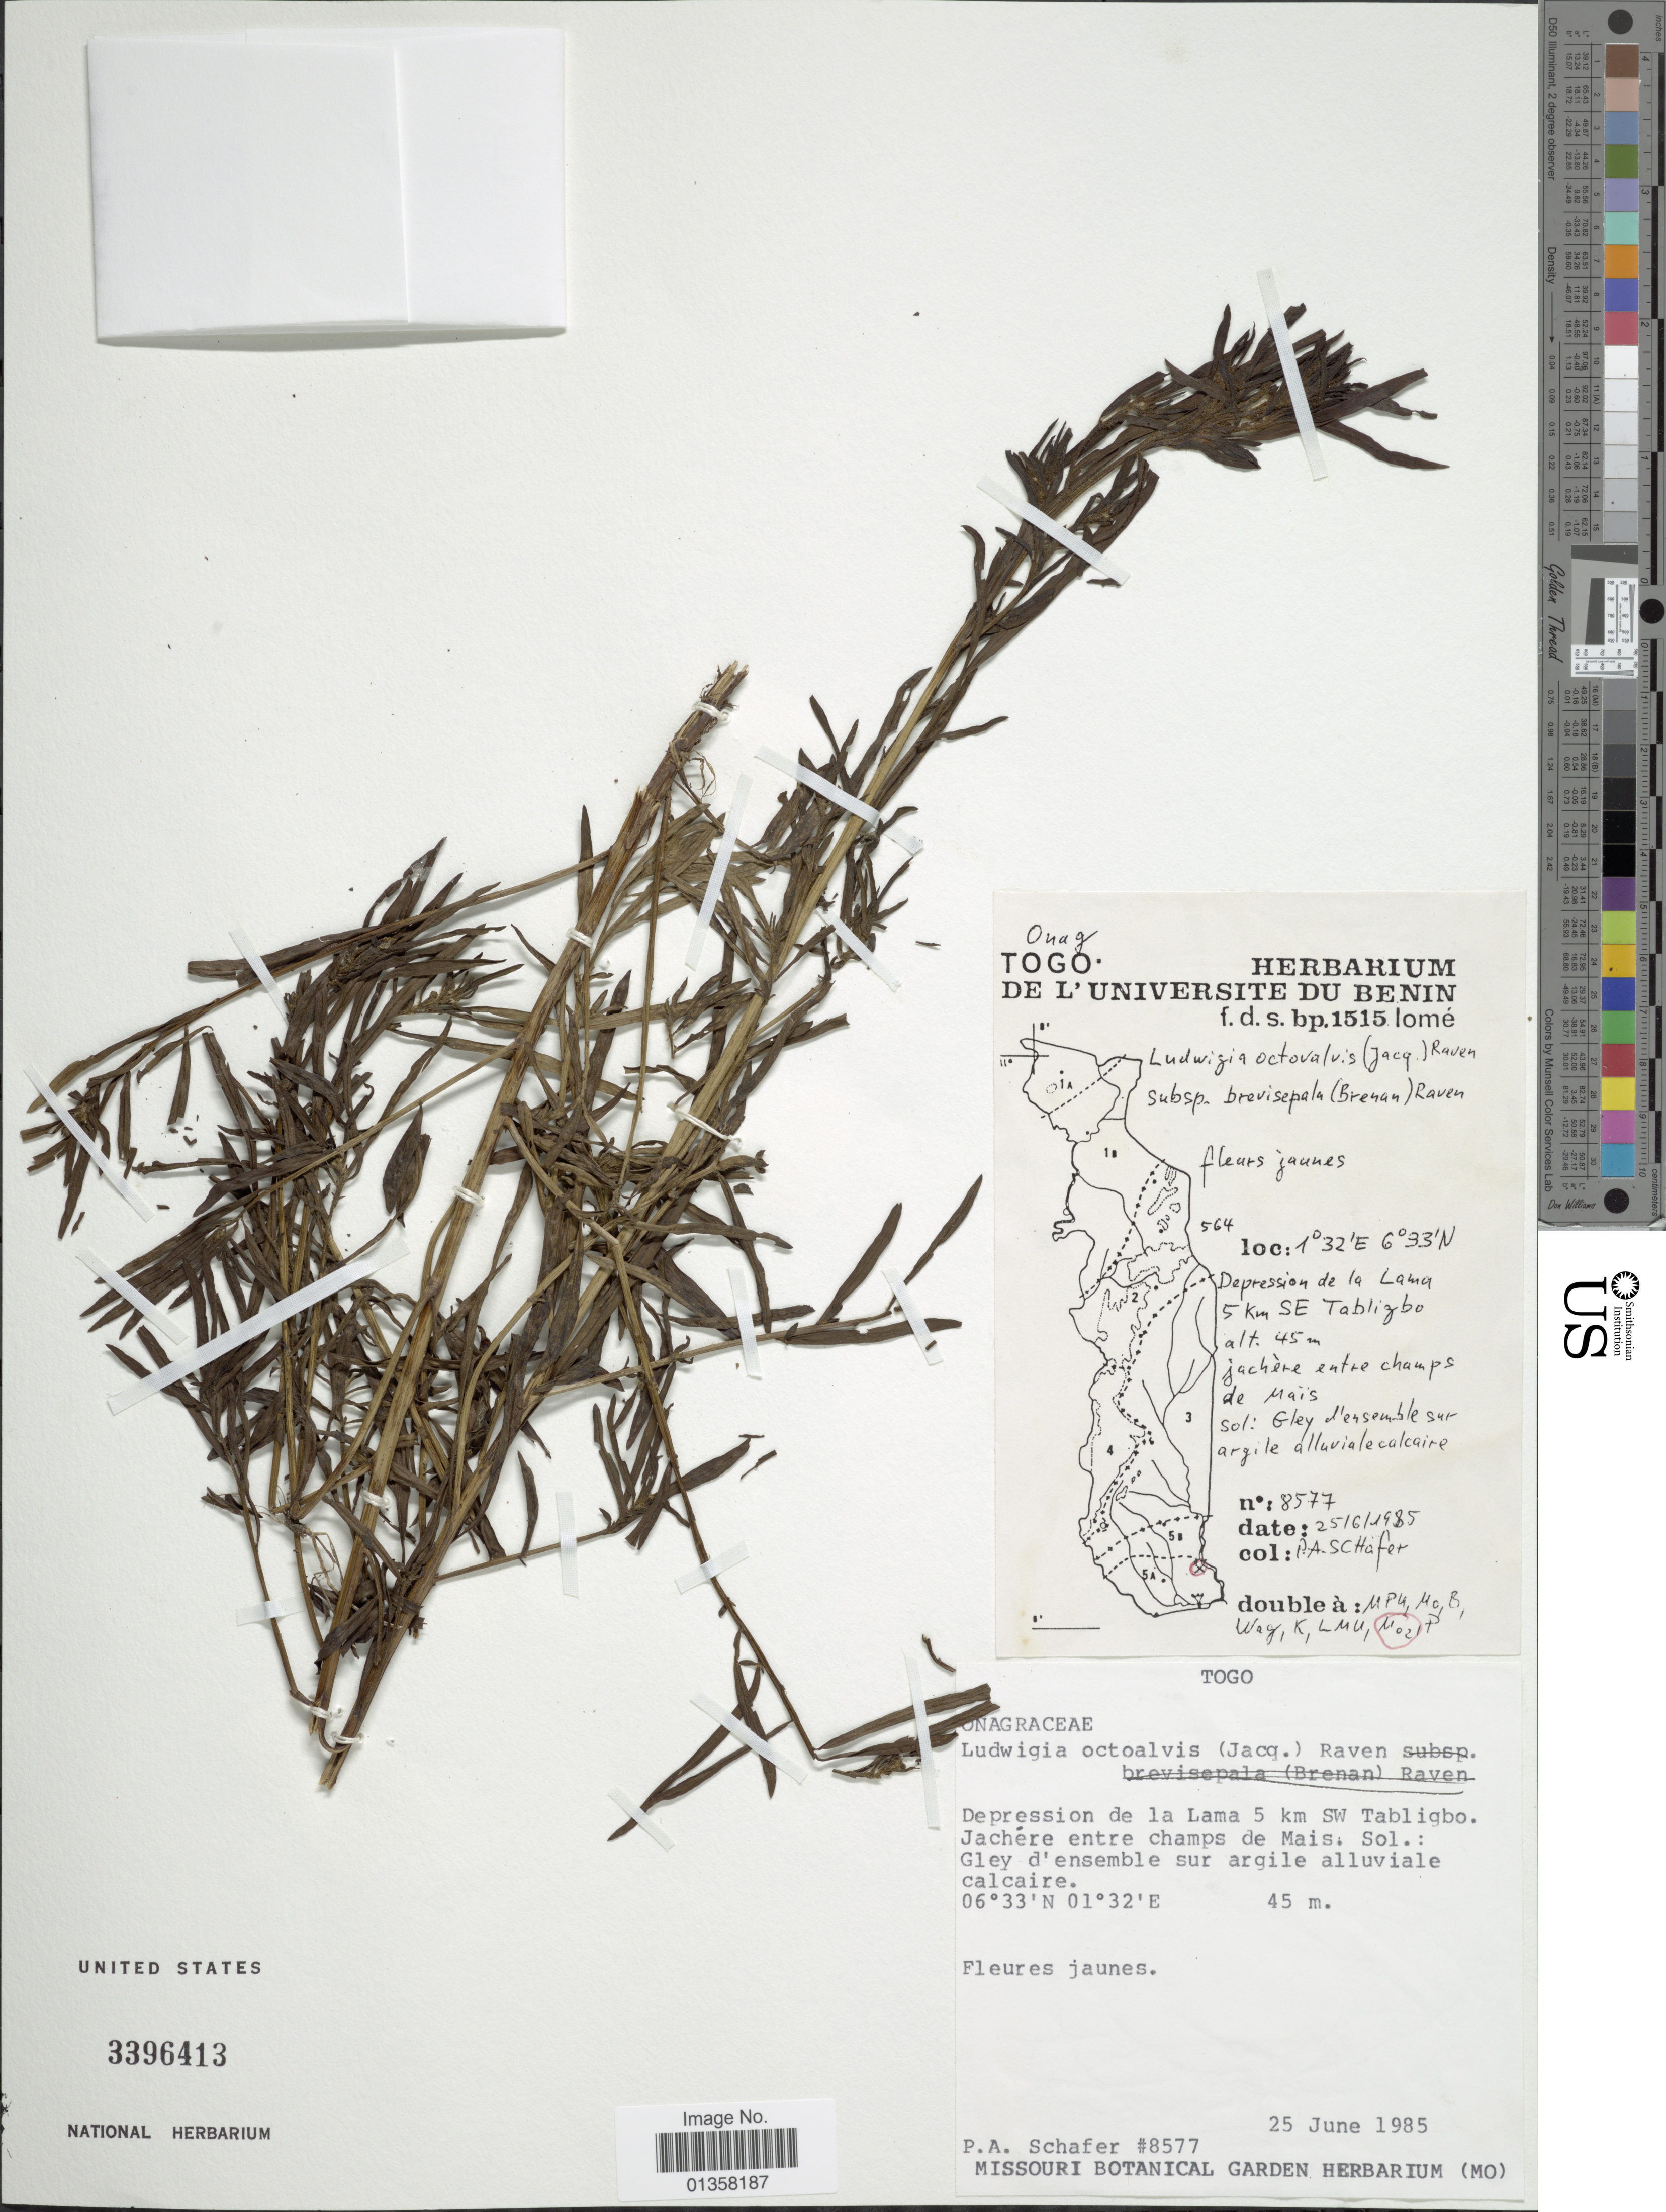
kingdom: Plantae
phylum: Tracheophyta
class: Magnoliopsida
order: Myrtales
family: Onagraceae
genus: Ludwigia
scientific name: Ludwigia octovalvis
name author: (Jacq.) P.H. Raven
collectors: P. Schafer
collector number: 8577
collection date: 1985-06-25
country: Togo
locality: Depression de la Lama 5 km SW Tabligbo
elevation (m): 45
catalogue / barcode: US 3396413